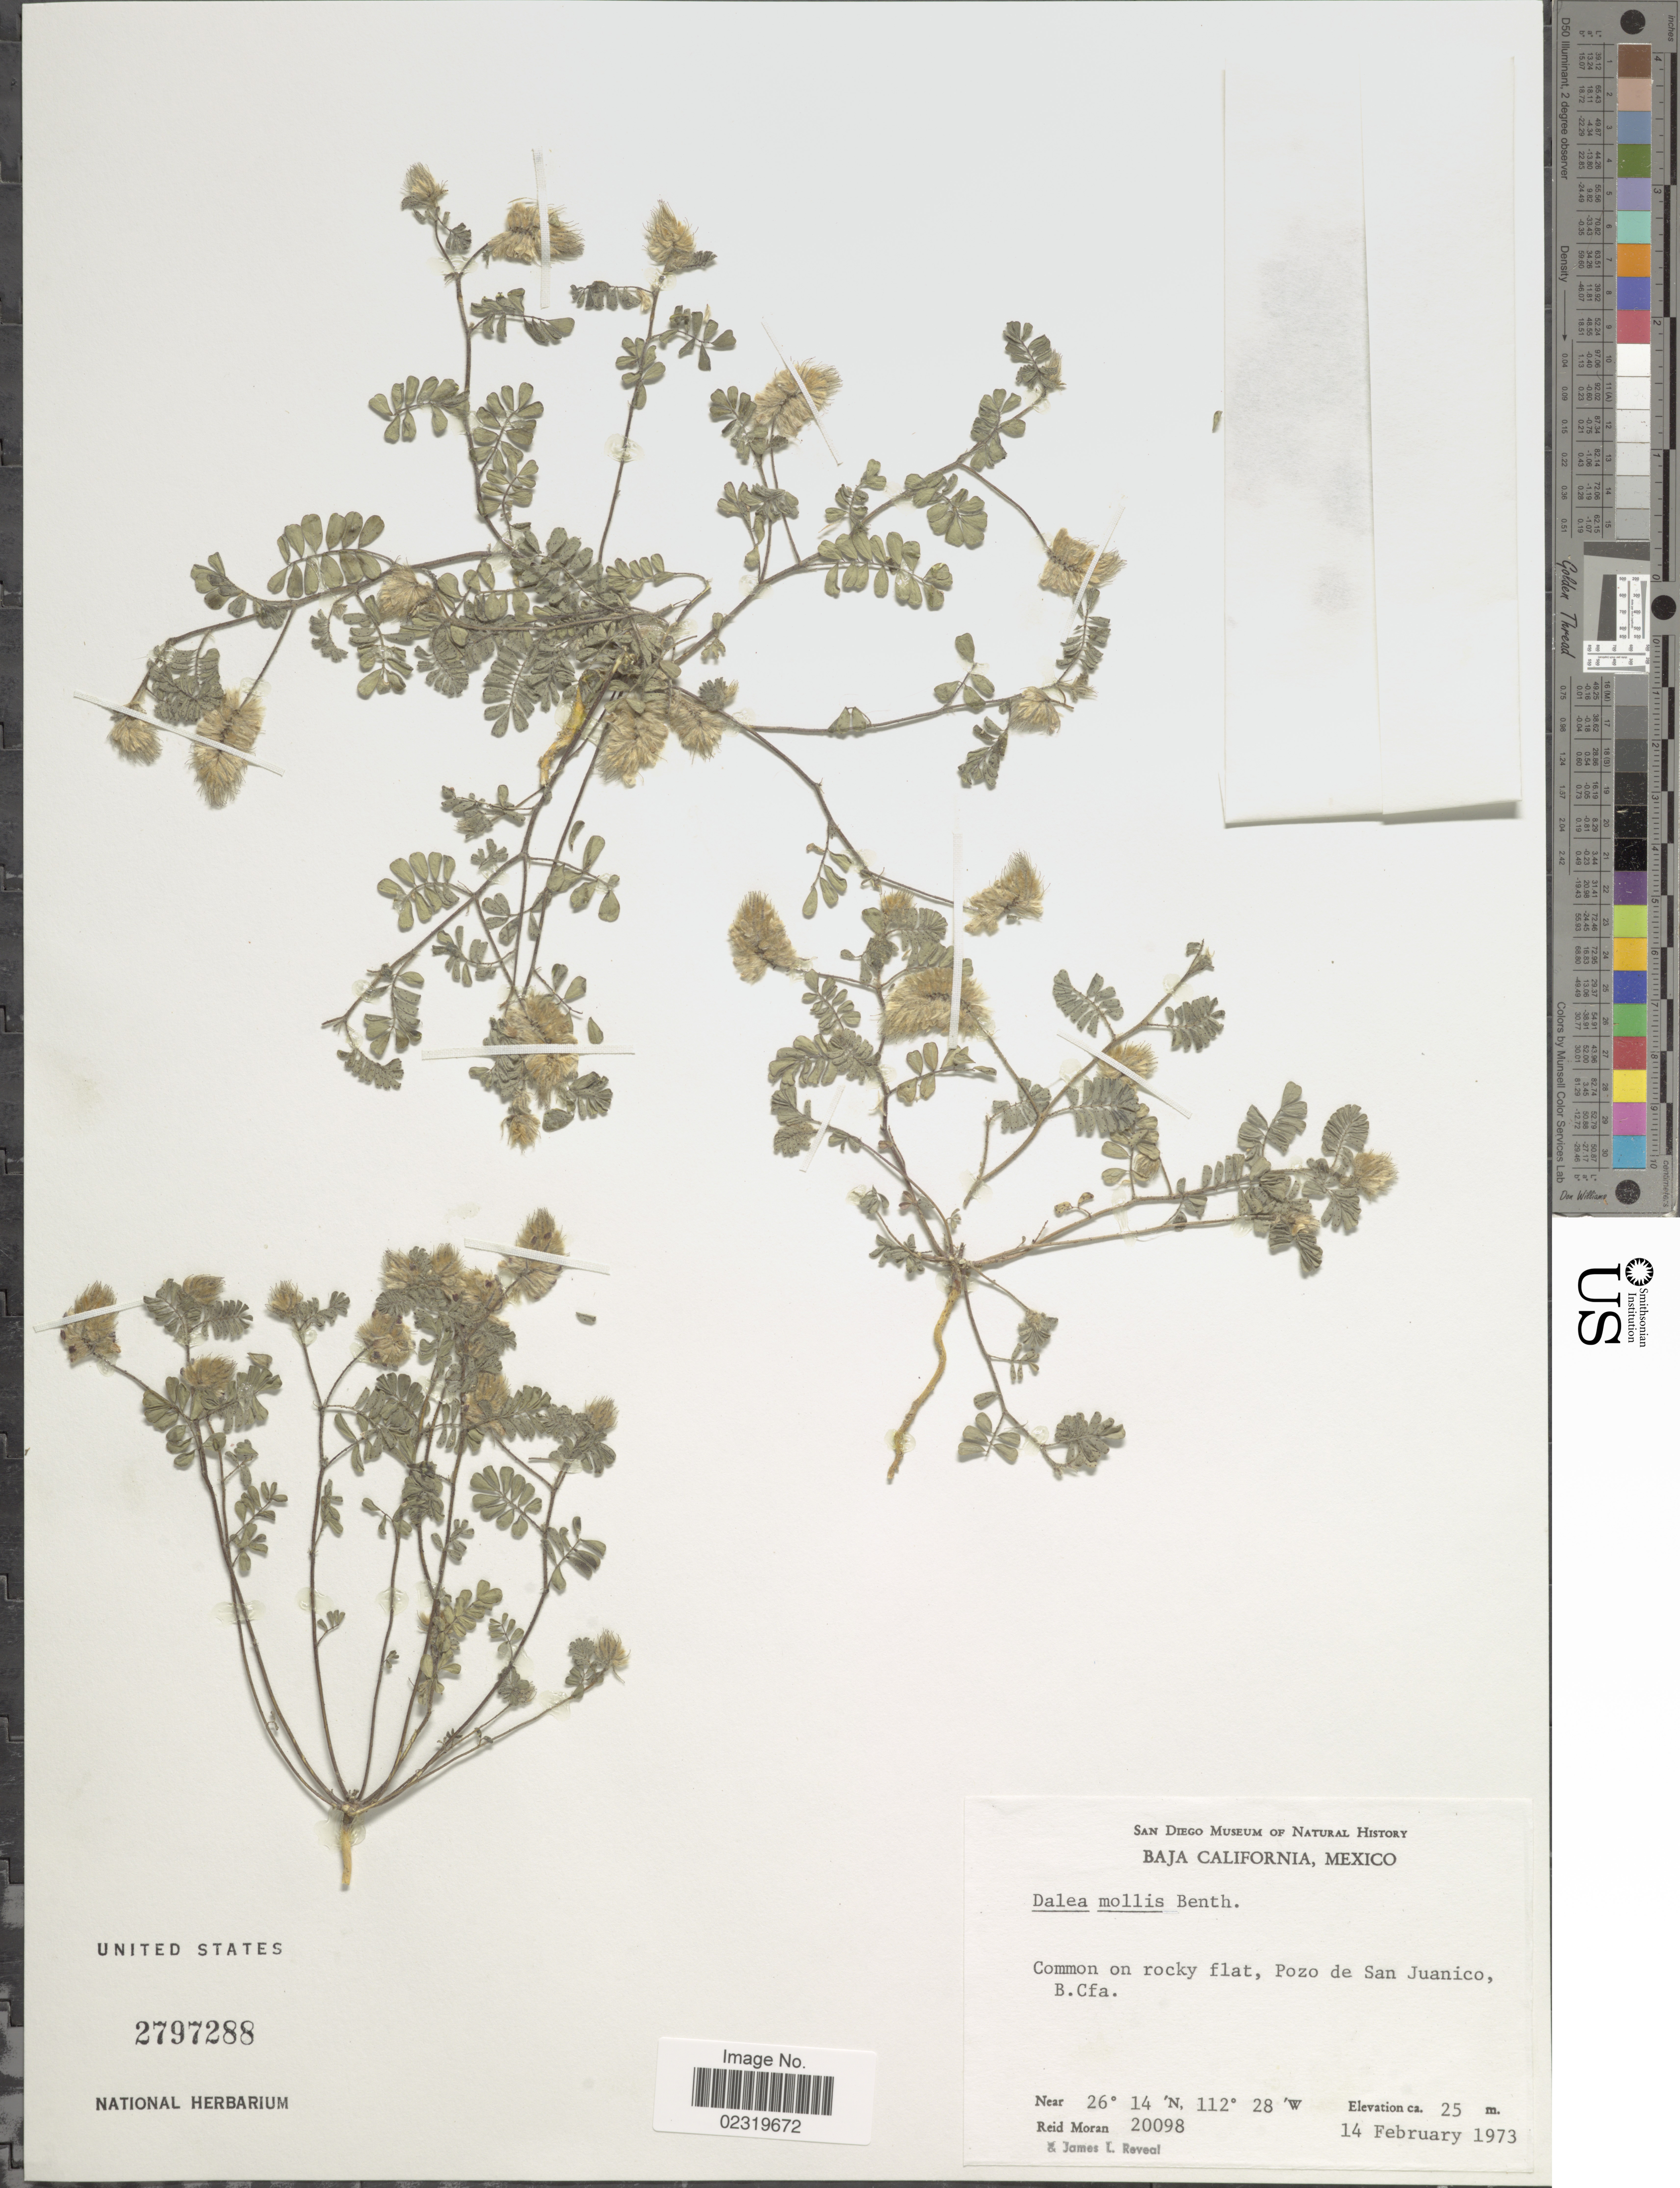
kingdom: Plantae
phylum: Tracheophyta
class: Magnoliopsida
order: Fabales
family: Fabaceae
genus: Dalea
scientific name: Dalea mollis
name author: Benth.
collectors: R. V. Moran & J. L. Reveal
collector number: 20098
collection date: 1973-02-14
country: Mexico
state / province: Baja California Sur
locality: Pozo de San Juanico, B. Cfa.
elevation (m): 25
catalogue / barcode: US 2797288